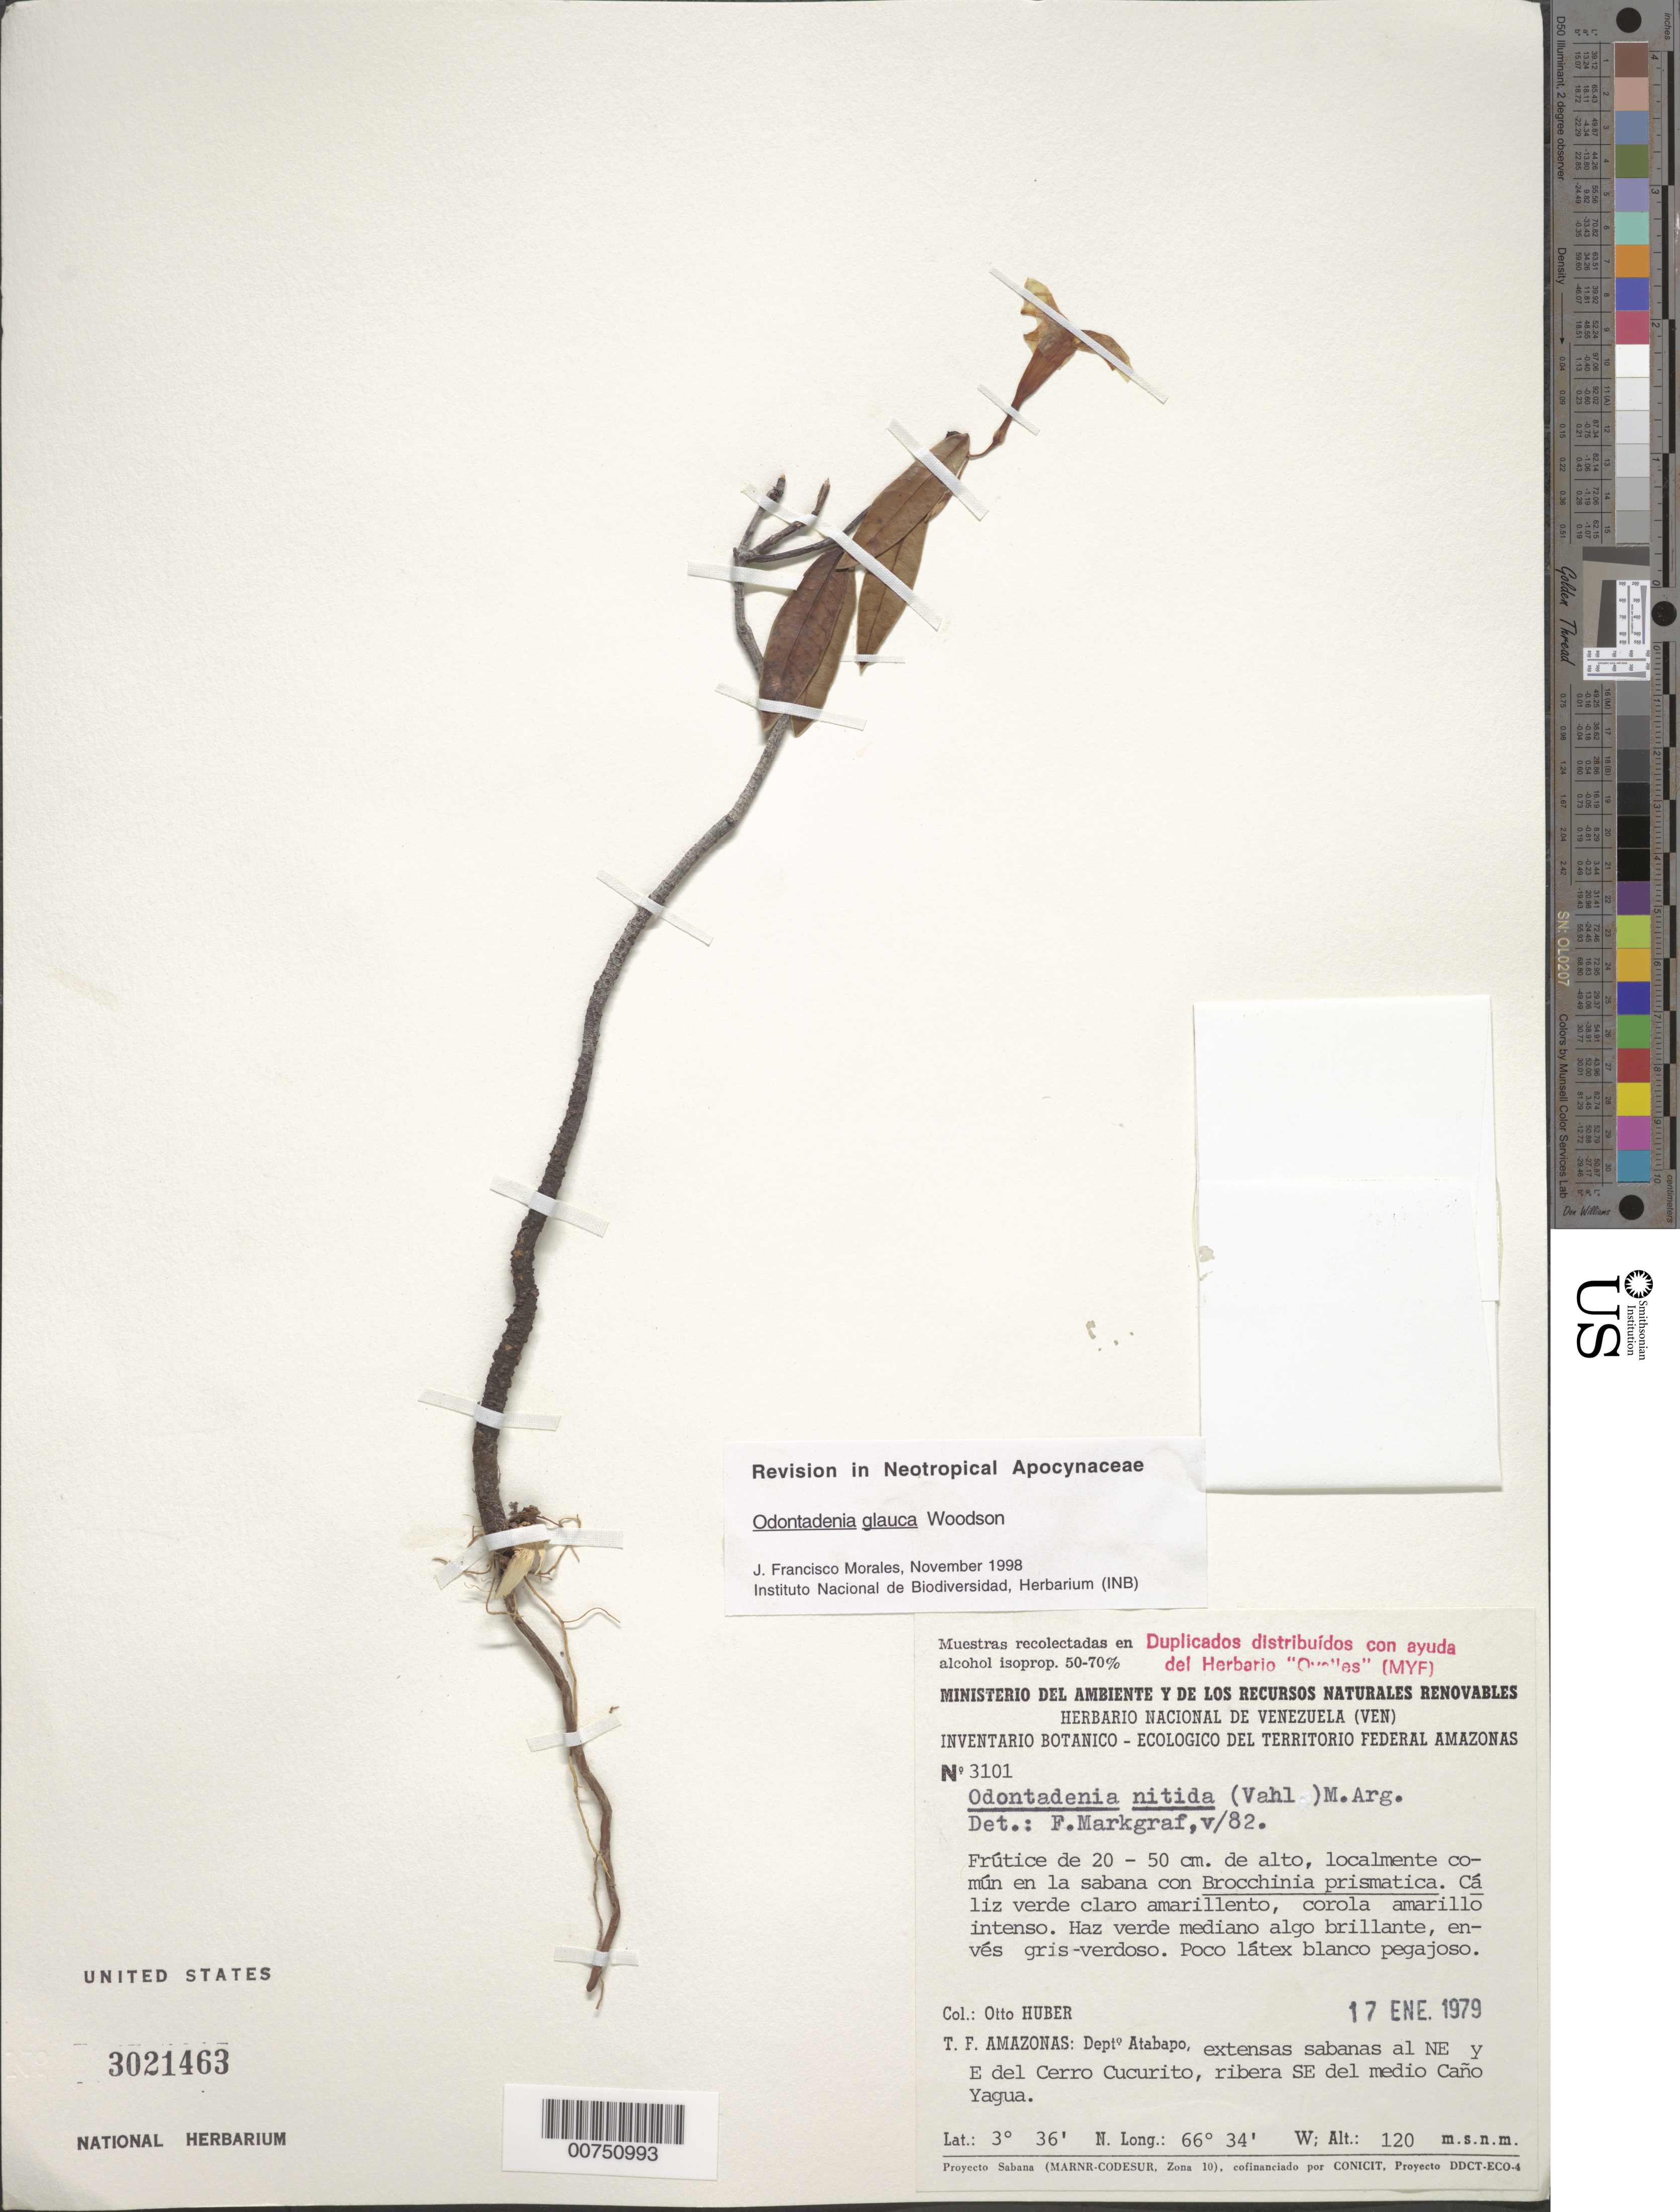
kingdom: Plantae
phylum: Tracheophyta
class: Magnoliopsida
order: Gentianales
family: Apocynaceae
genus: Odontadenia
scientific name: Odontadenia glauca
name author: Woodson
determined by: Morales, J. F.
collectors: O. Huber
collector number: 3101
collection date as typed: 17-Jan-79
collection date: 1979-01-17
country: Venezuela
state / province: Amazonas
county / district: Atabapo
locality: Cerro Cururito, al NE, SE del Caño Yagua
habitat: Sabana con Brocchinia prismatica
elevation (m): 120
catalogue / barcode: US 3021463